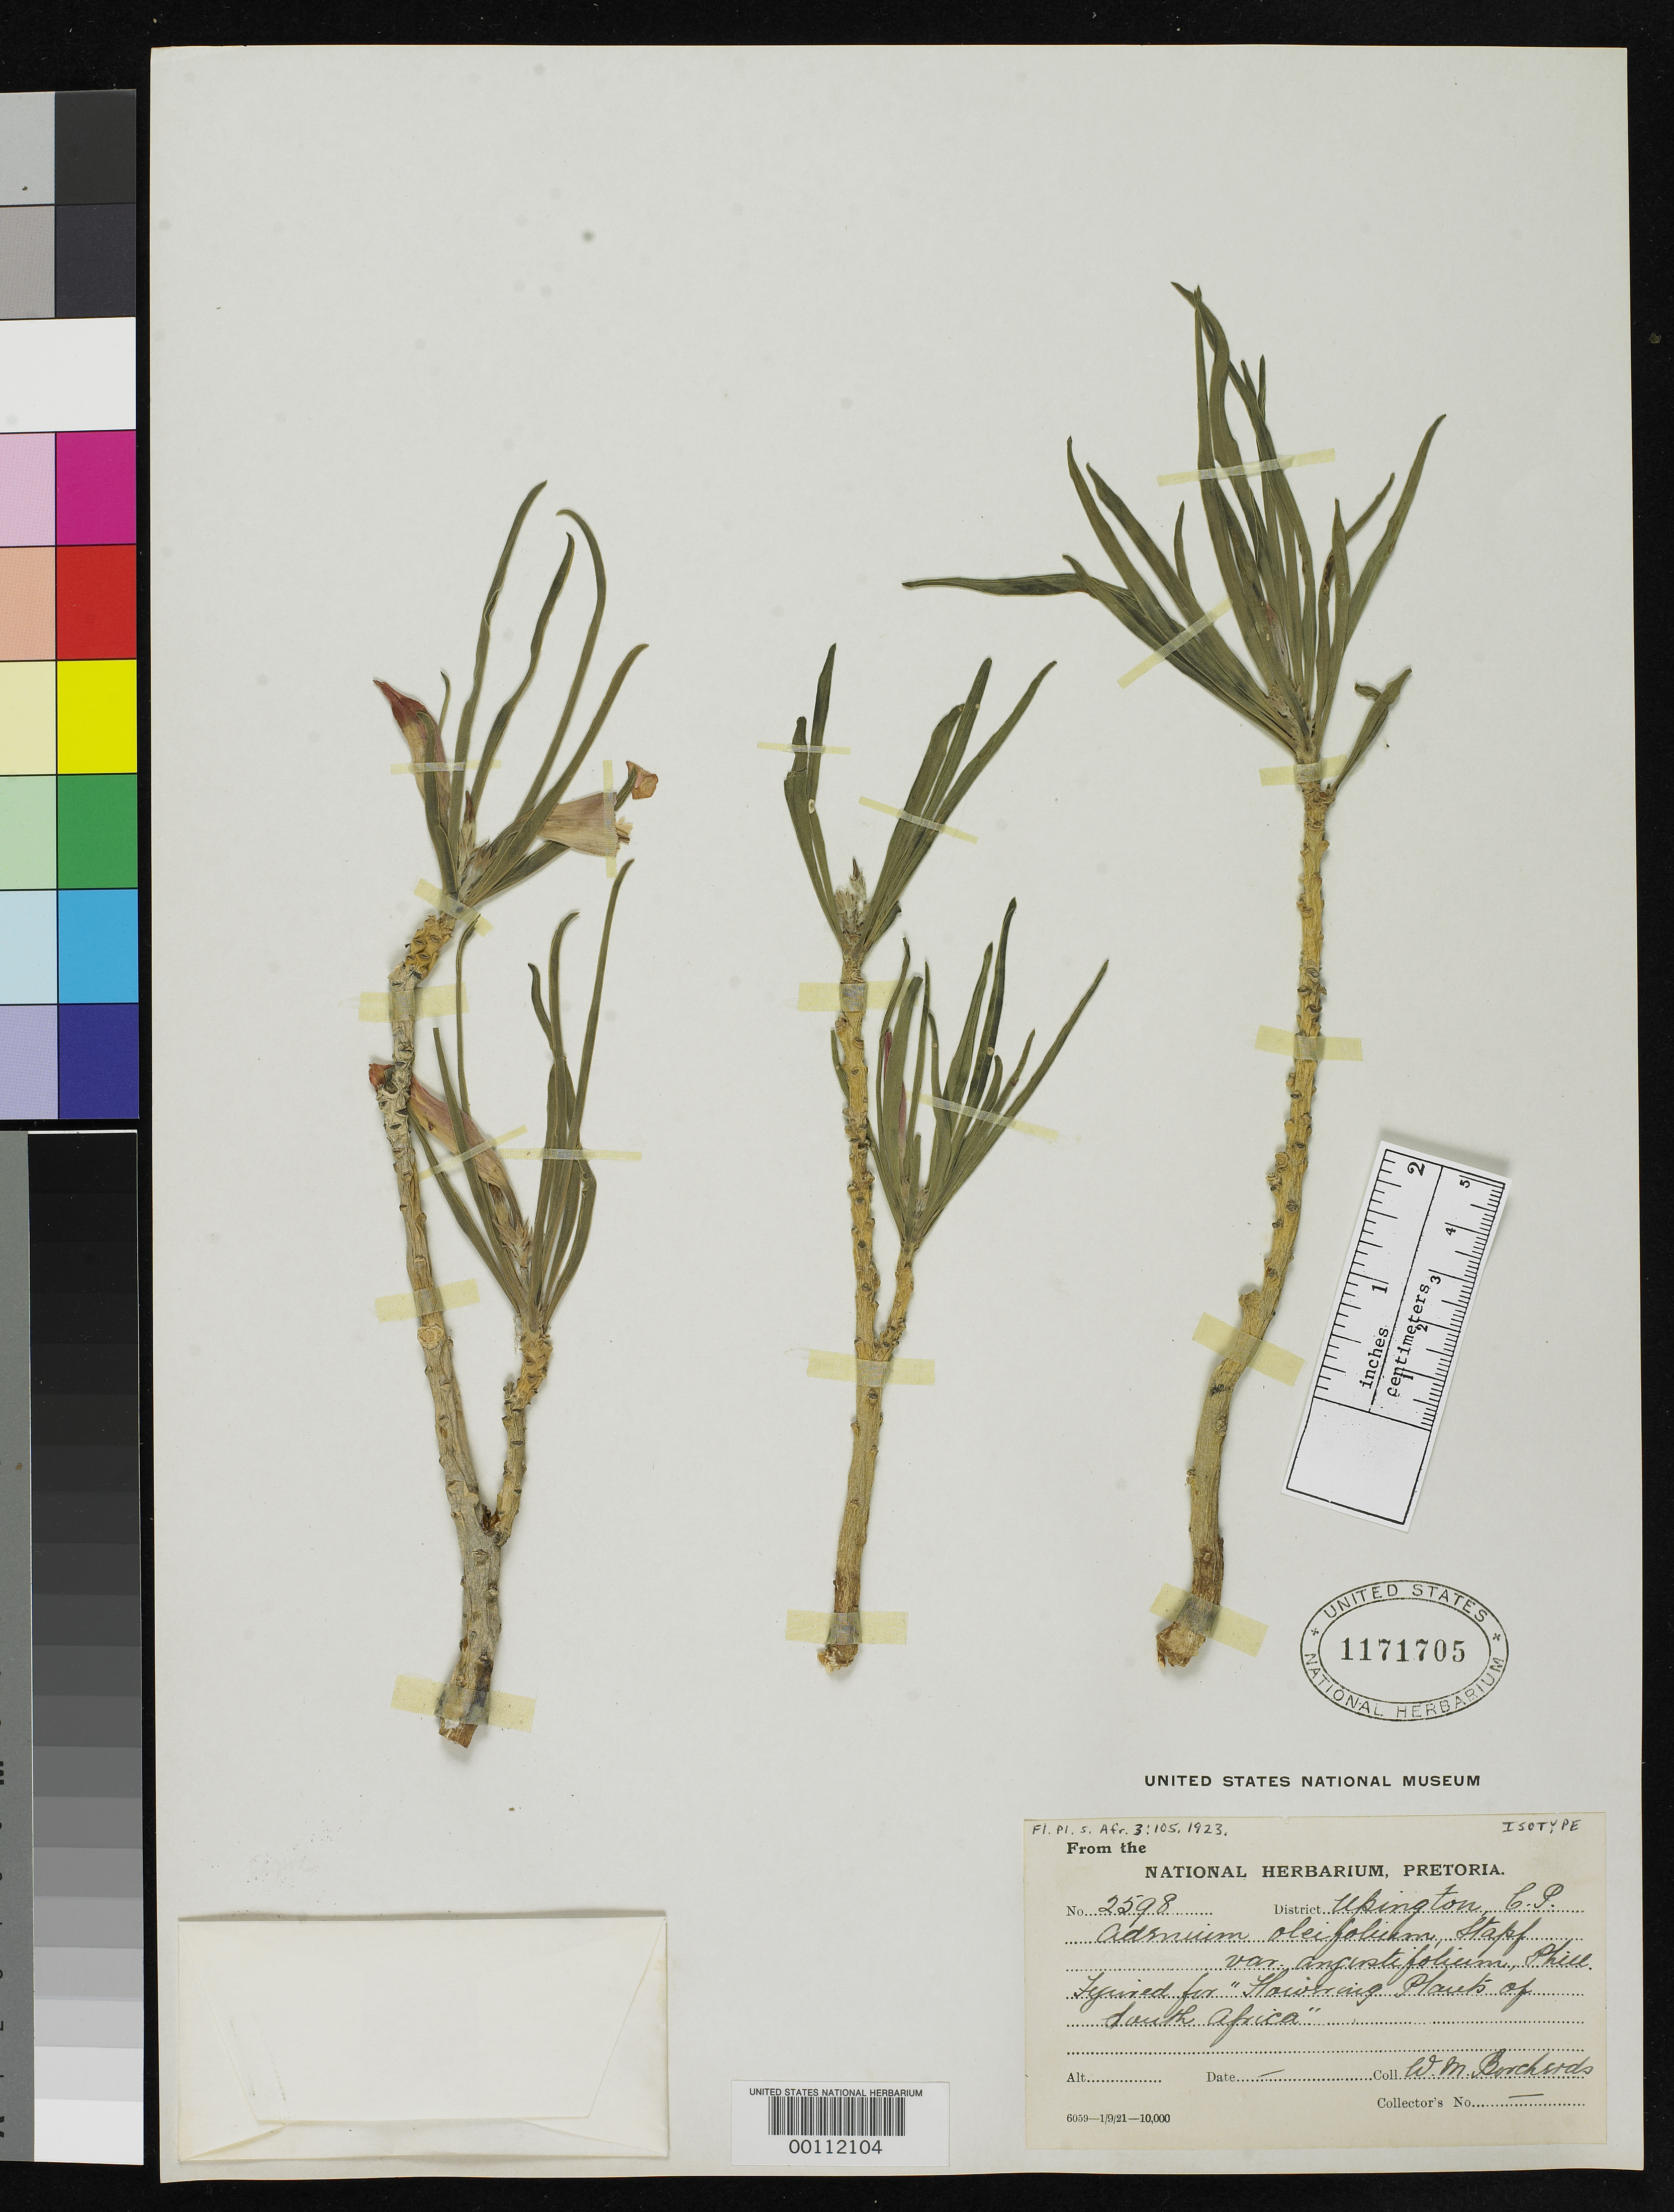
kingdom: Plantae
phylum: Tracheophyta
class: Magnoliopsida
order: Gentianales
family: Apocynaceae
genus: Adenium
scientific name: Adenium oleifolium var. angustifolium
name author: E. Phillips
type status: Isotype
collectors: W. Borcherds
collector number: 2598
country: South Africa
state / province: Northern Cape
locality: Upington.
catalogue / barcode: US 1171705